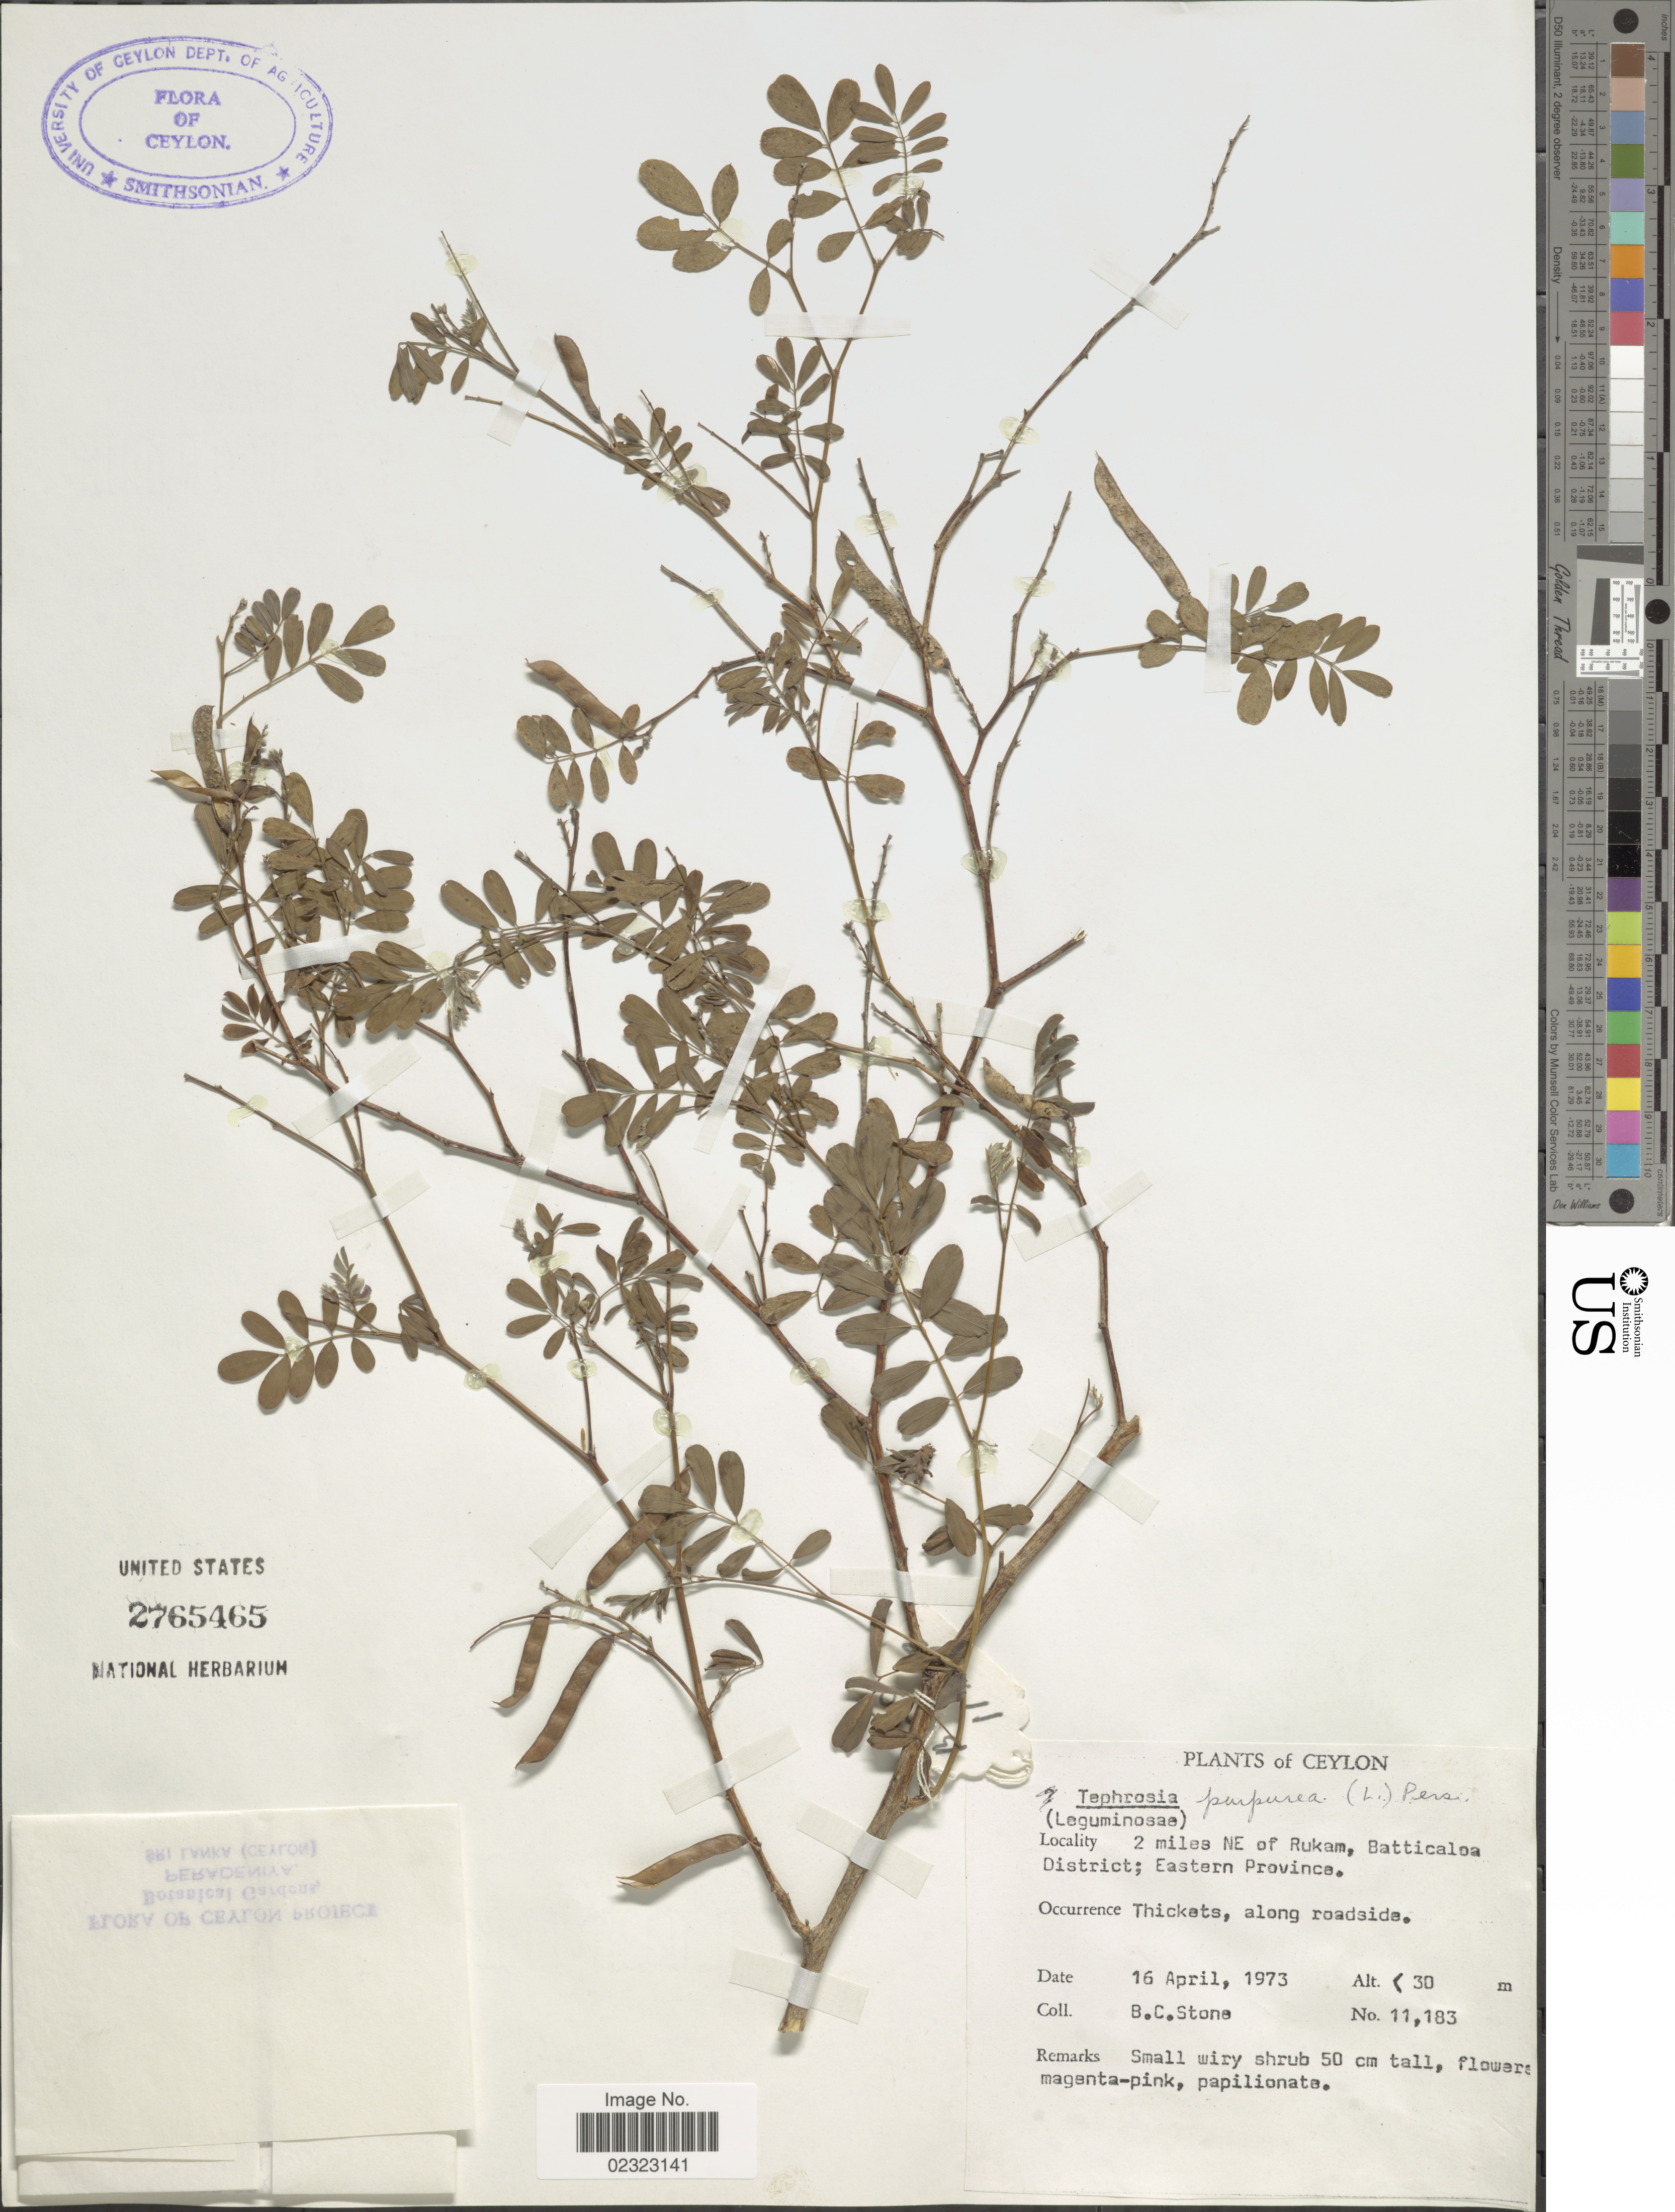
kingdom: Plantae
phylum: Tracheophyta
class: Magnoliopsida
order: Fabales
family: Fabaceae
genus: Tephrosia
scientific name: Tephrosia purpurea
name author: (L.) Pers.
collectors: B. C. Stone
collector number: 11183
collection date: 1973-04-16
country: Sri Lanka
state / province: Eastern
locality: Ceylon. 2 miles NE of Rukam, Batticaloa District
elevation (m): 30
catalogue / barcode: US 2765465